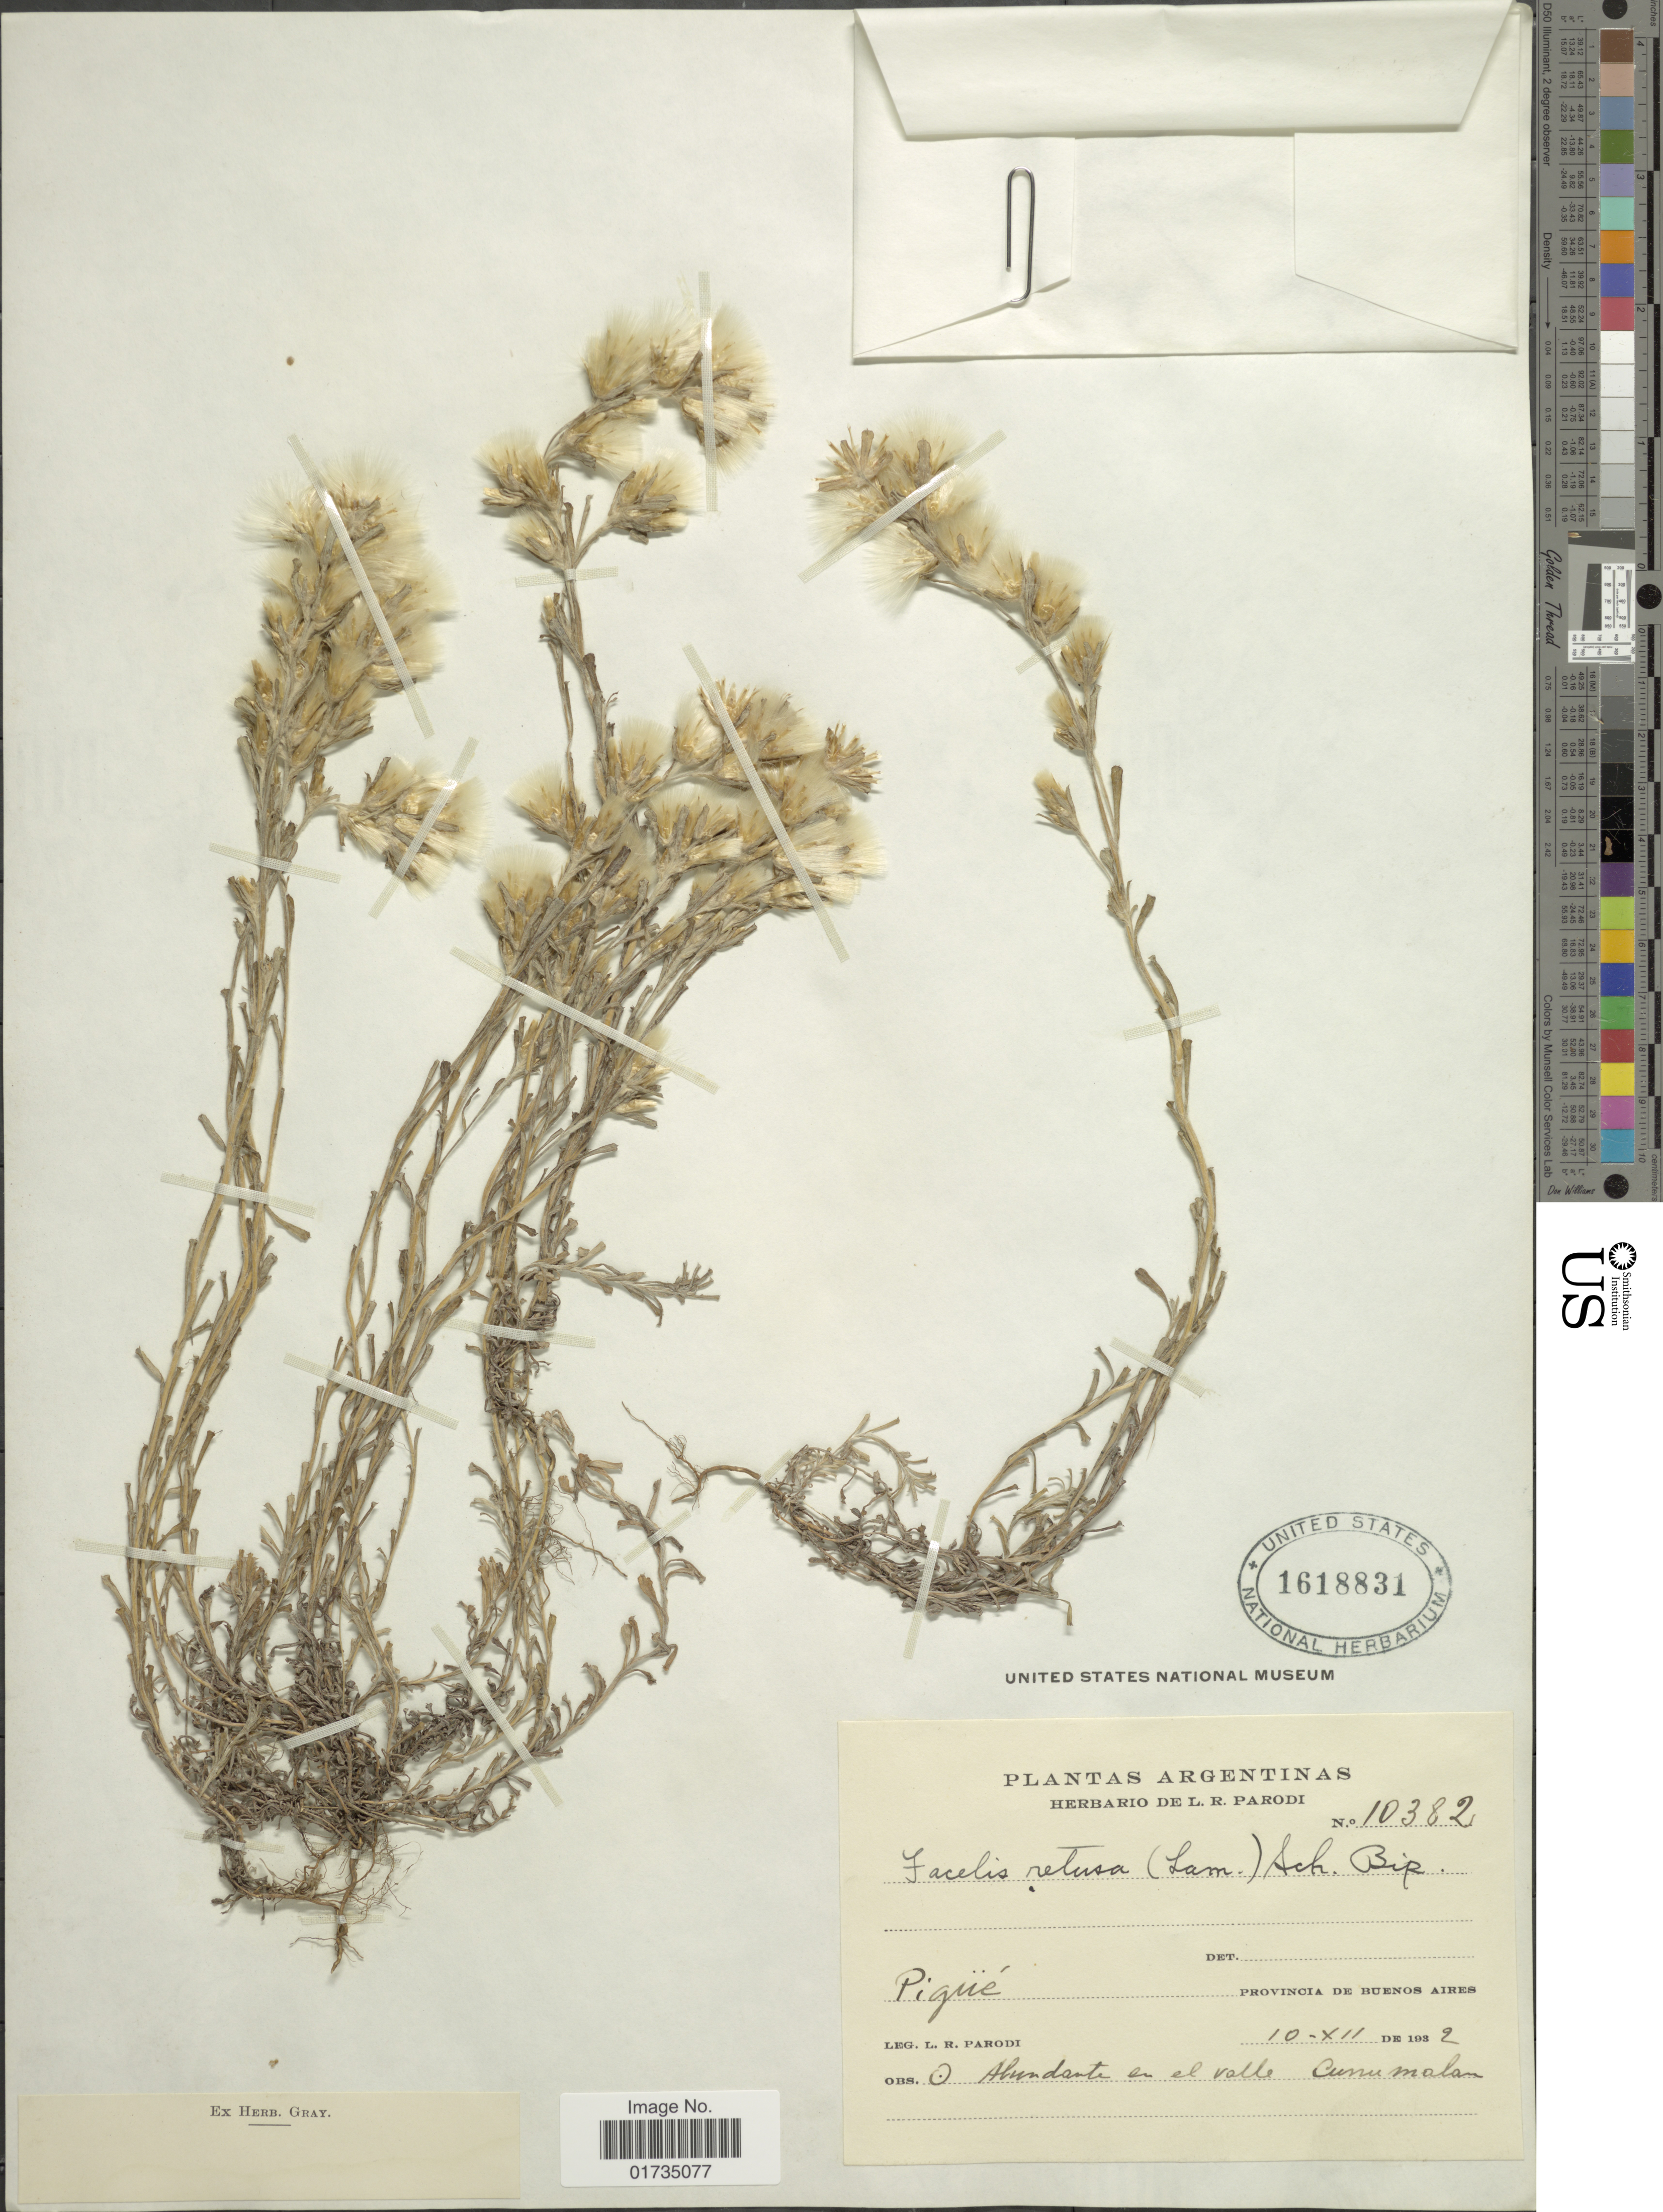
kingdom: Plantae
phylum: Tracheophyta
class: Magnoliopsida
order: Asterales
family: Asteraceae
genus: Facelis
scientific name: Facelis retusa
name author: (Lam.) Sch. Bip.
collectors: L. R. Parodi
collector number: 10382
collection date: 1932-12-10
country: Argentina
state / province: Buenos Aires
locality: Argentinas. Pique. Provincia de Buenos Aires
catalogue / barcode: US 1618831